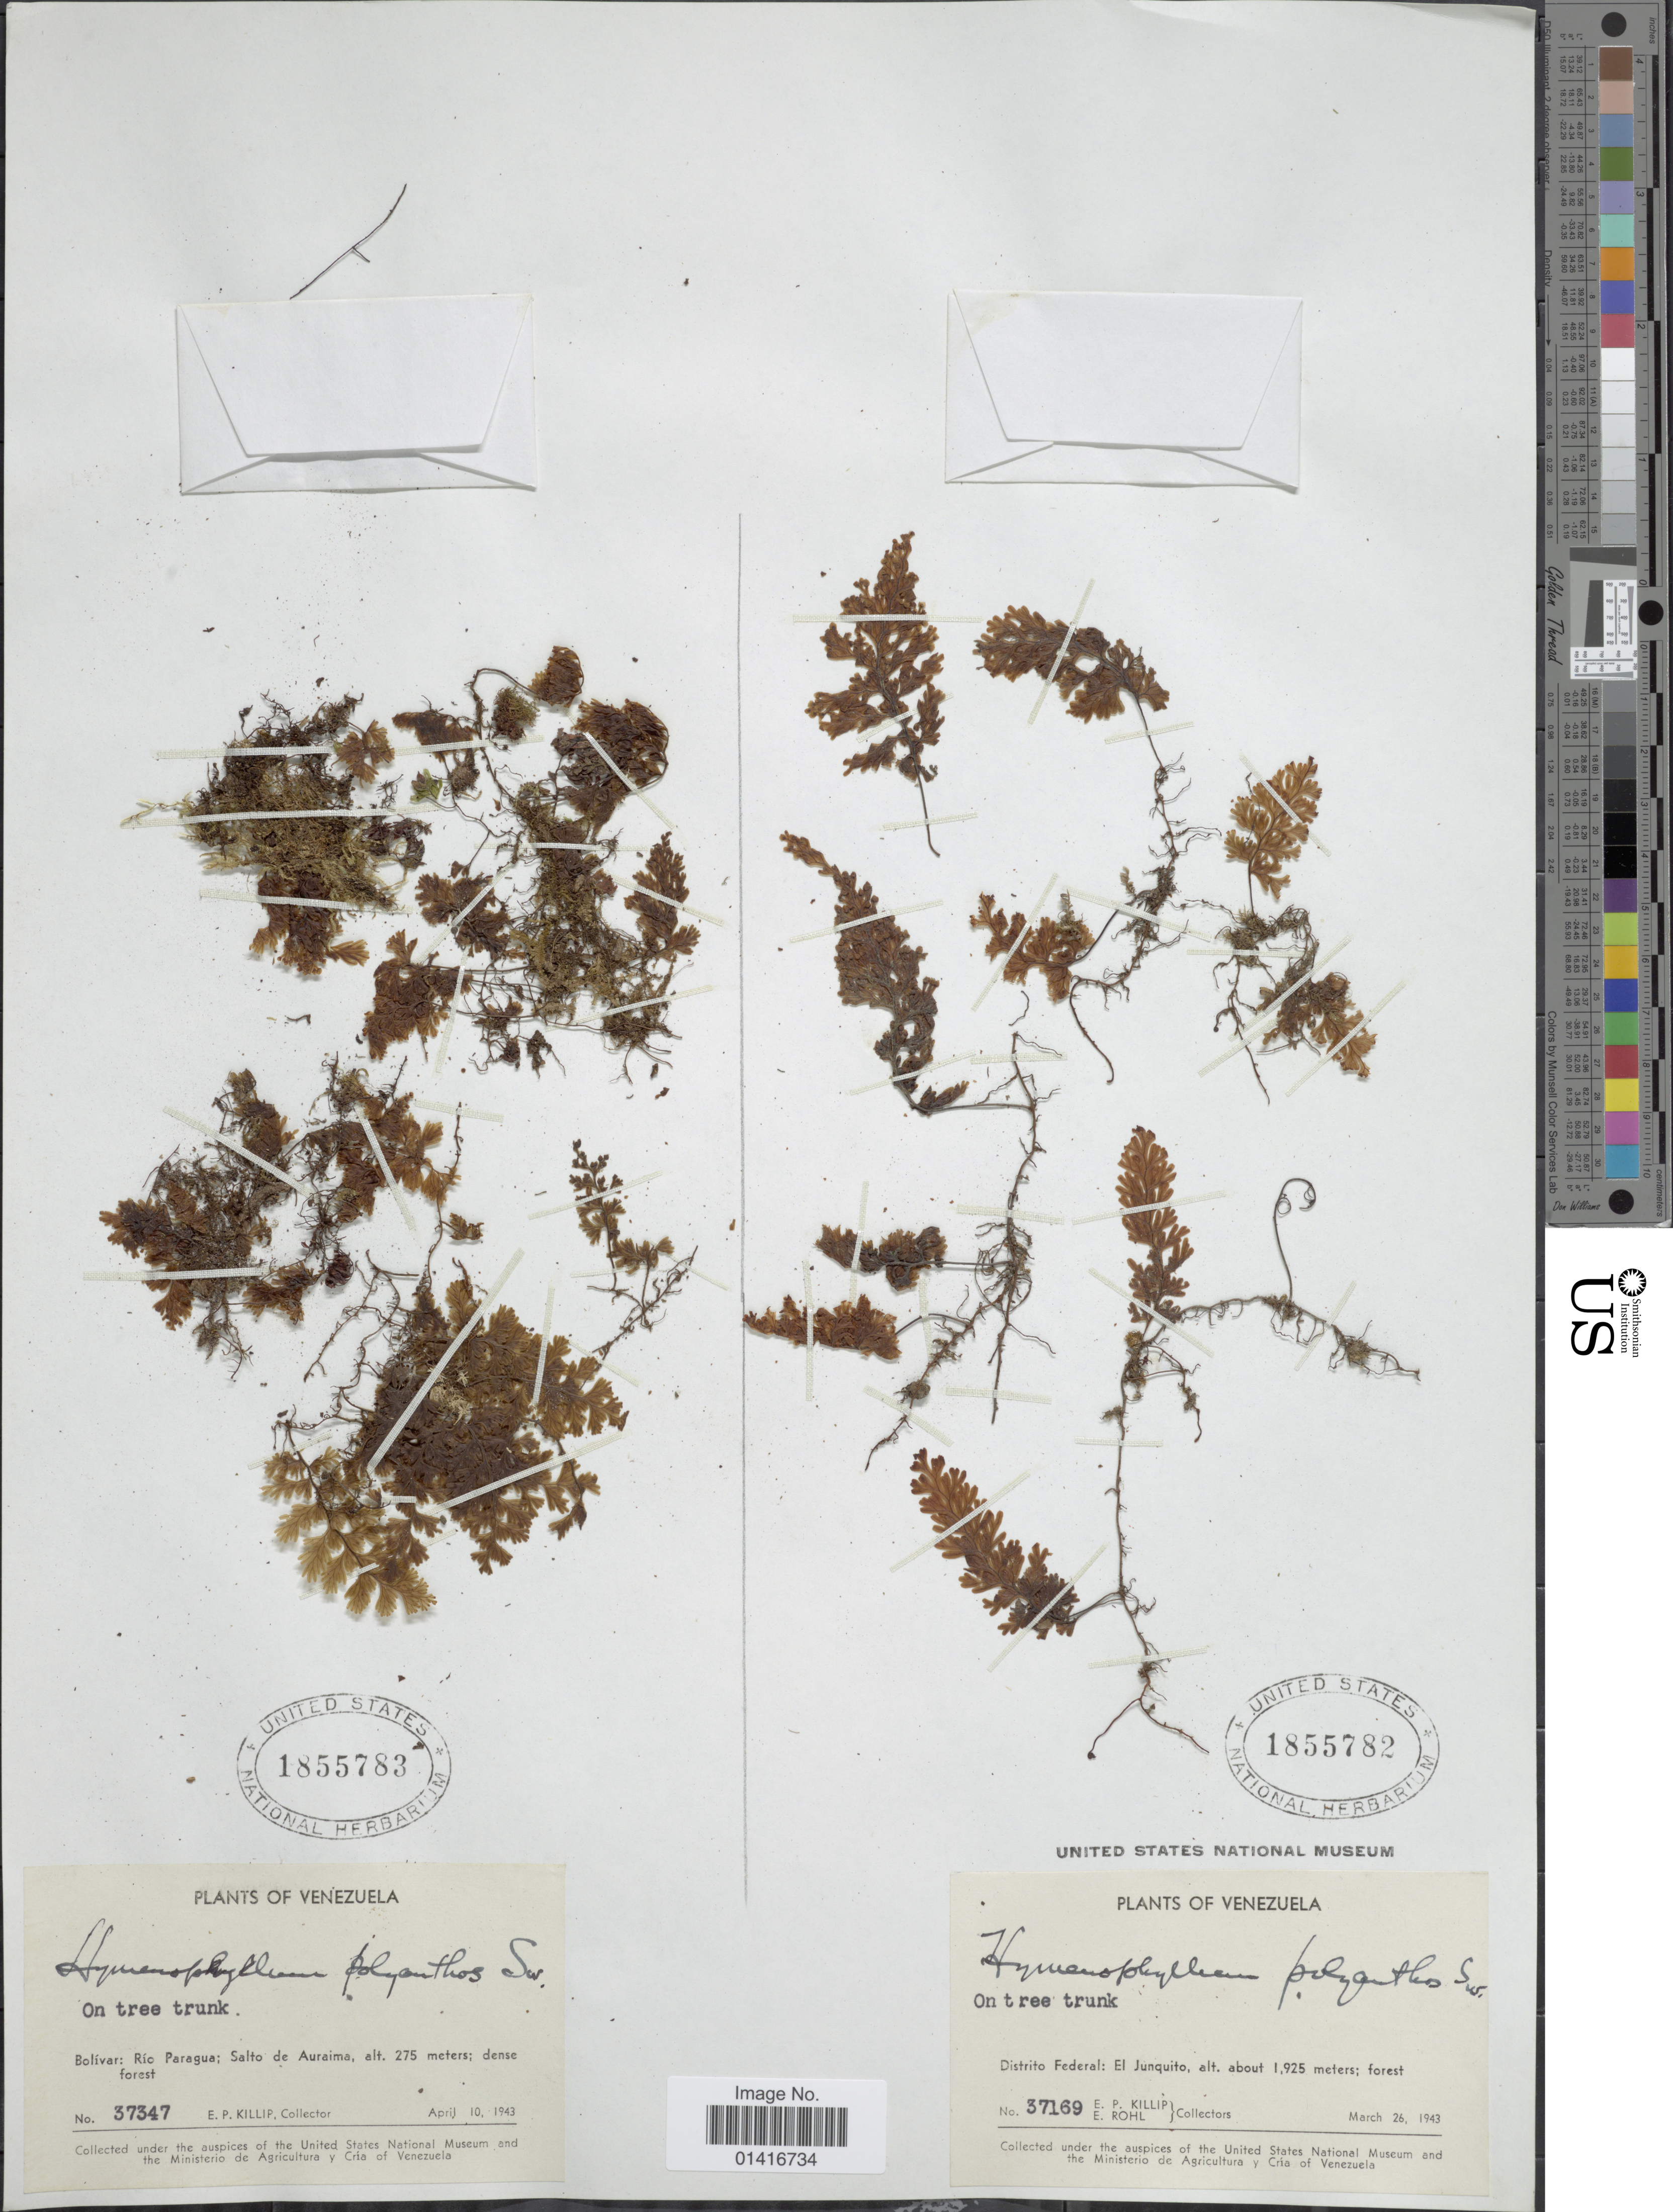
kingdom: Plantae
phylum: Tracheophyta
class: Polypodiopsida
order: Hymenophyllales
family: Hymenophyllaceae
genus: Hymenophyllum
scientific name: Hymenophyllum polyanthos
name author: (Sw.) Sw.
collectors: E. P. Killip & E. Röhl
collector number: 37169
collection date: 1943-03-26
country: Venezuela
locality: Distrito Federal: El Junquito; forest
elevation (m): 1925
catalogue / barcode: US 1855782-2